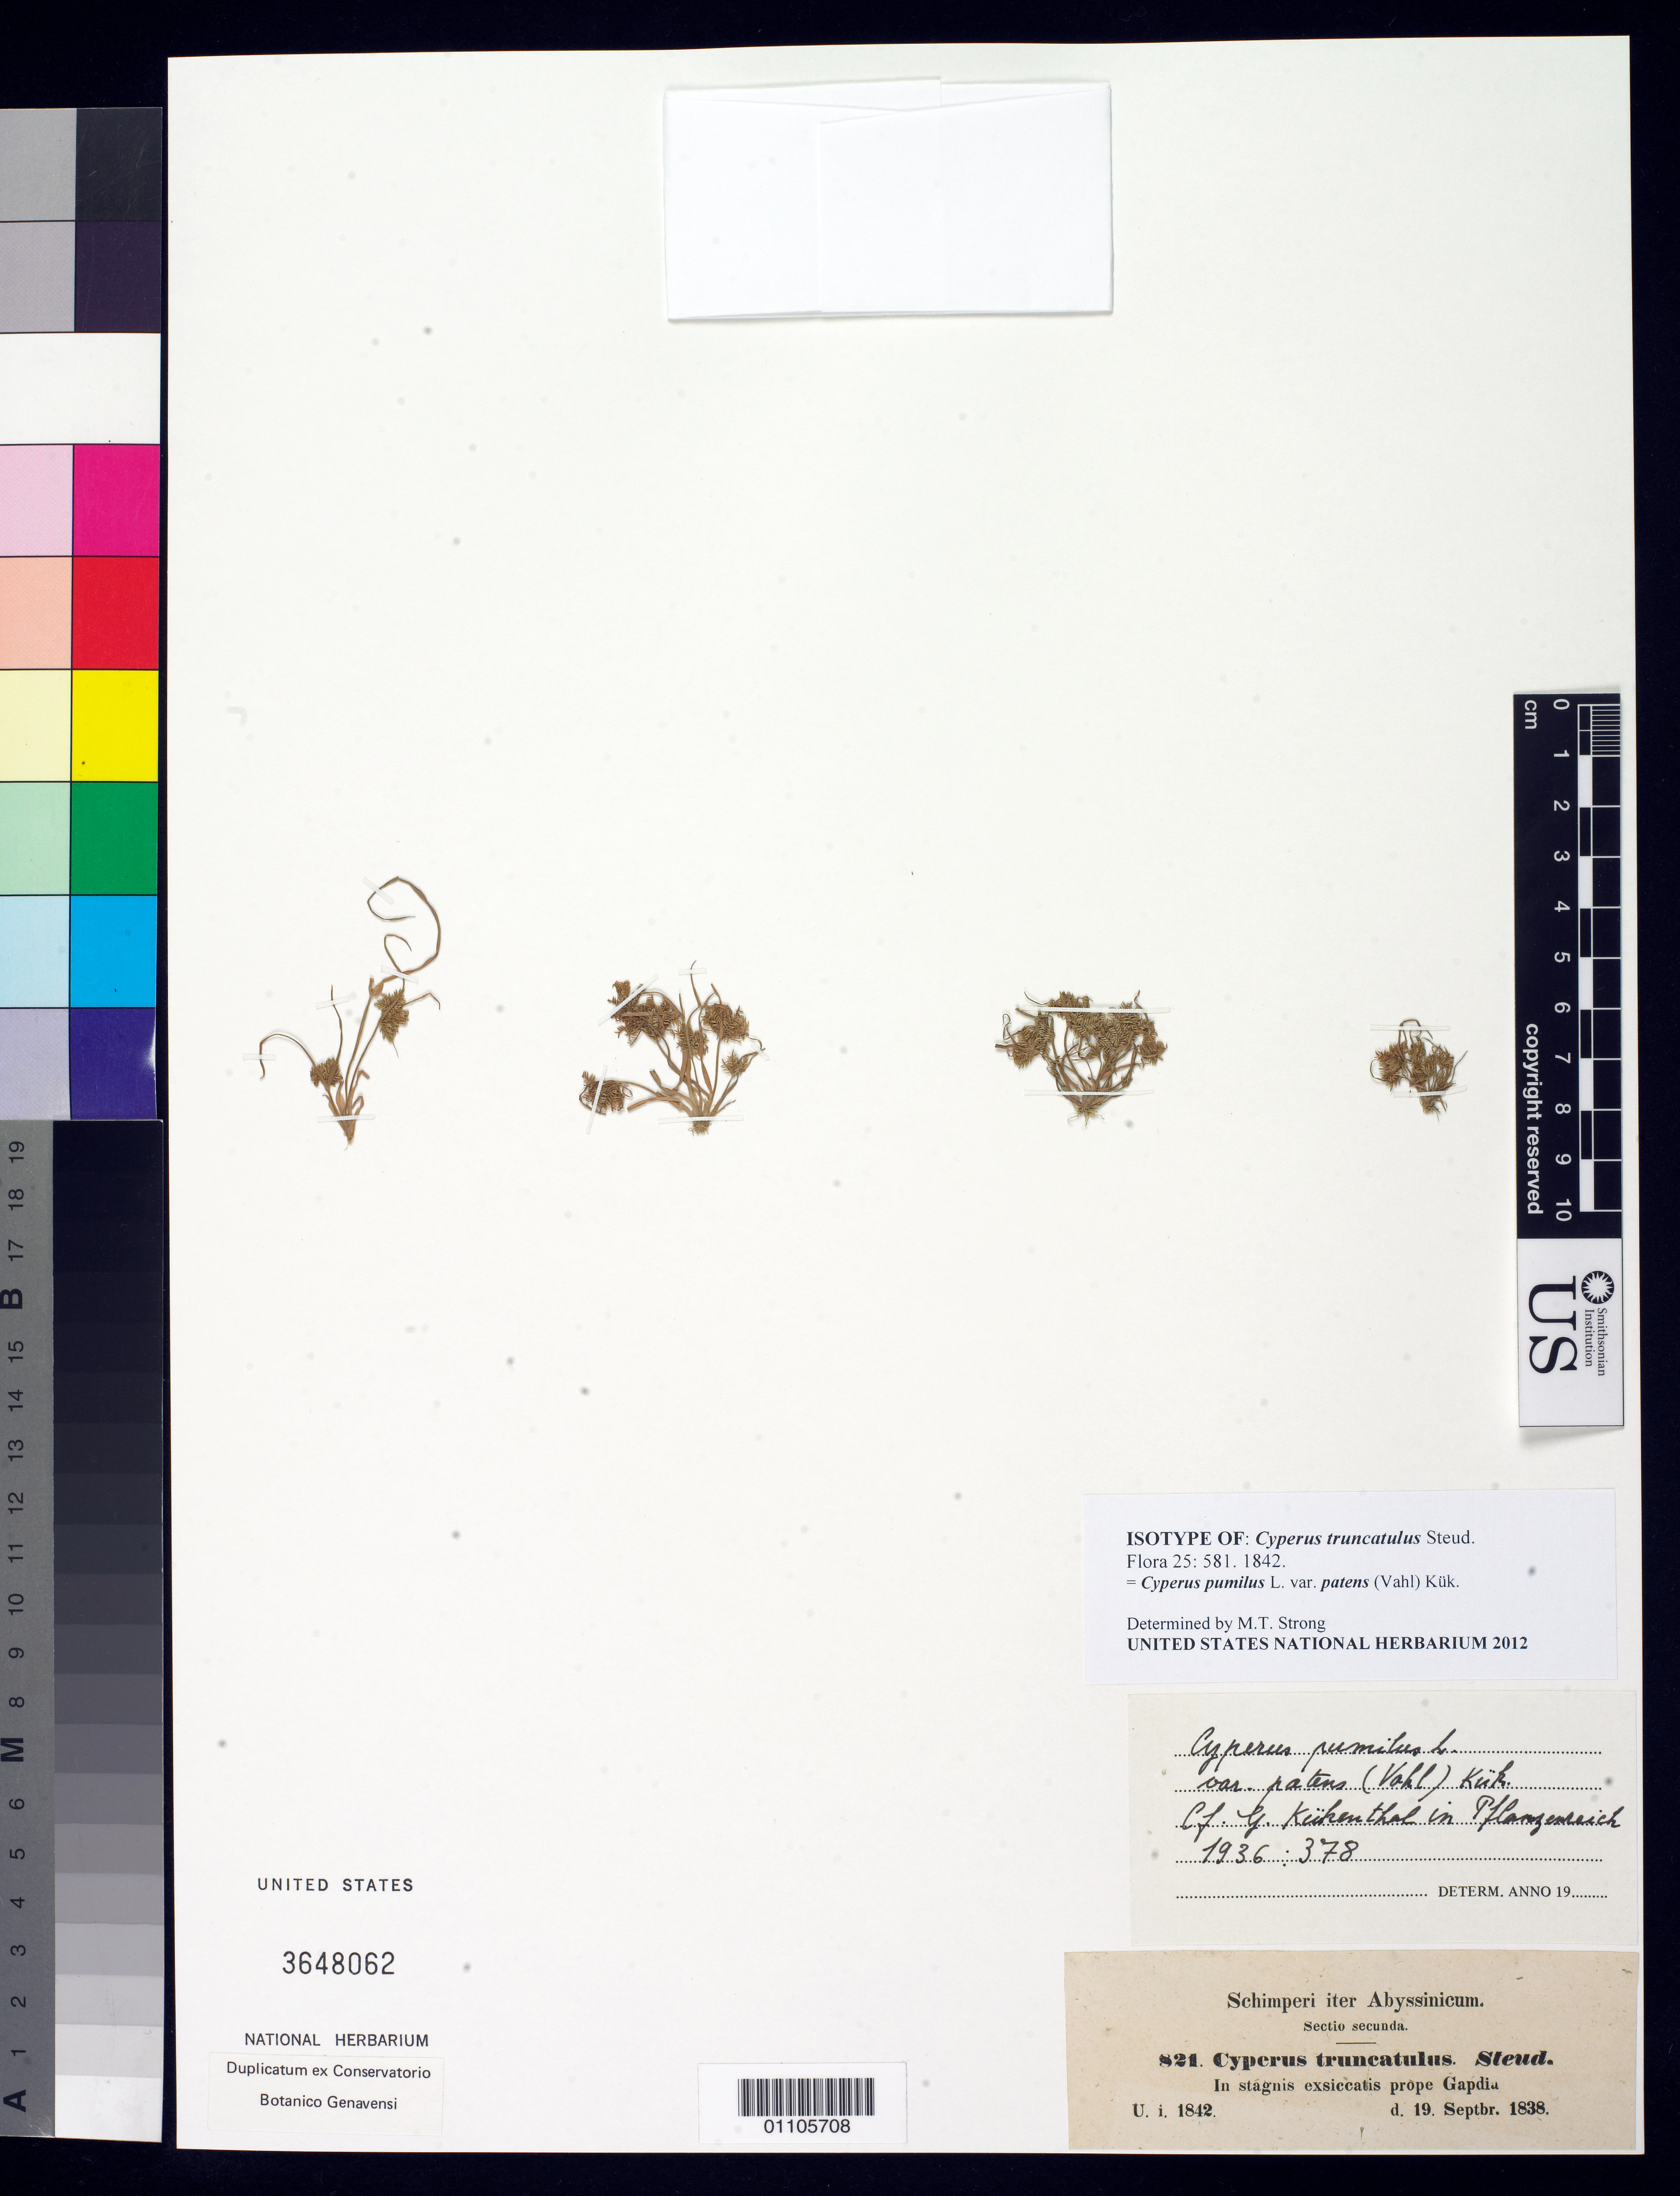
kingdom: Plantae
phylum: Tracheophyta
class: Liliopsida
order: Poales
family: Cyperaceae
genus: Cyperus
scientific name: Cyperus truncatulus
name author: Steud.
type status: Isotype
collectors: G. W. Schimper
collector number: II 821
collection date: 1838-09-19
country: Ethiopia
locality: "Abyssinia", in stagnis exsiccatis prope Gapdia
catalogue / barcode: US 3648062